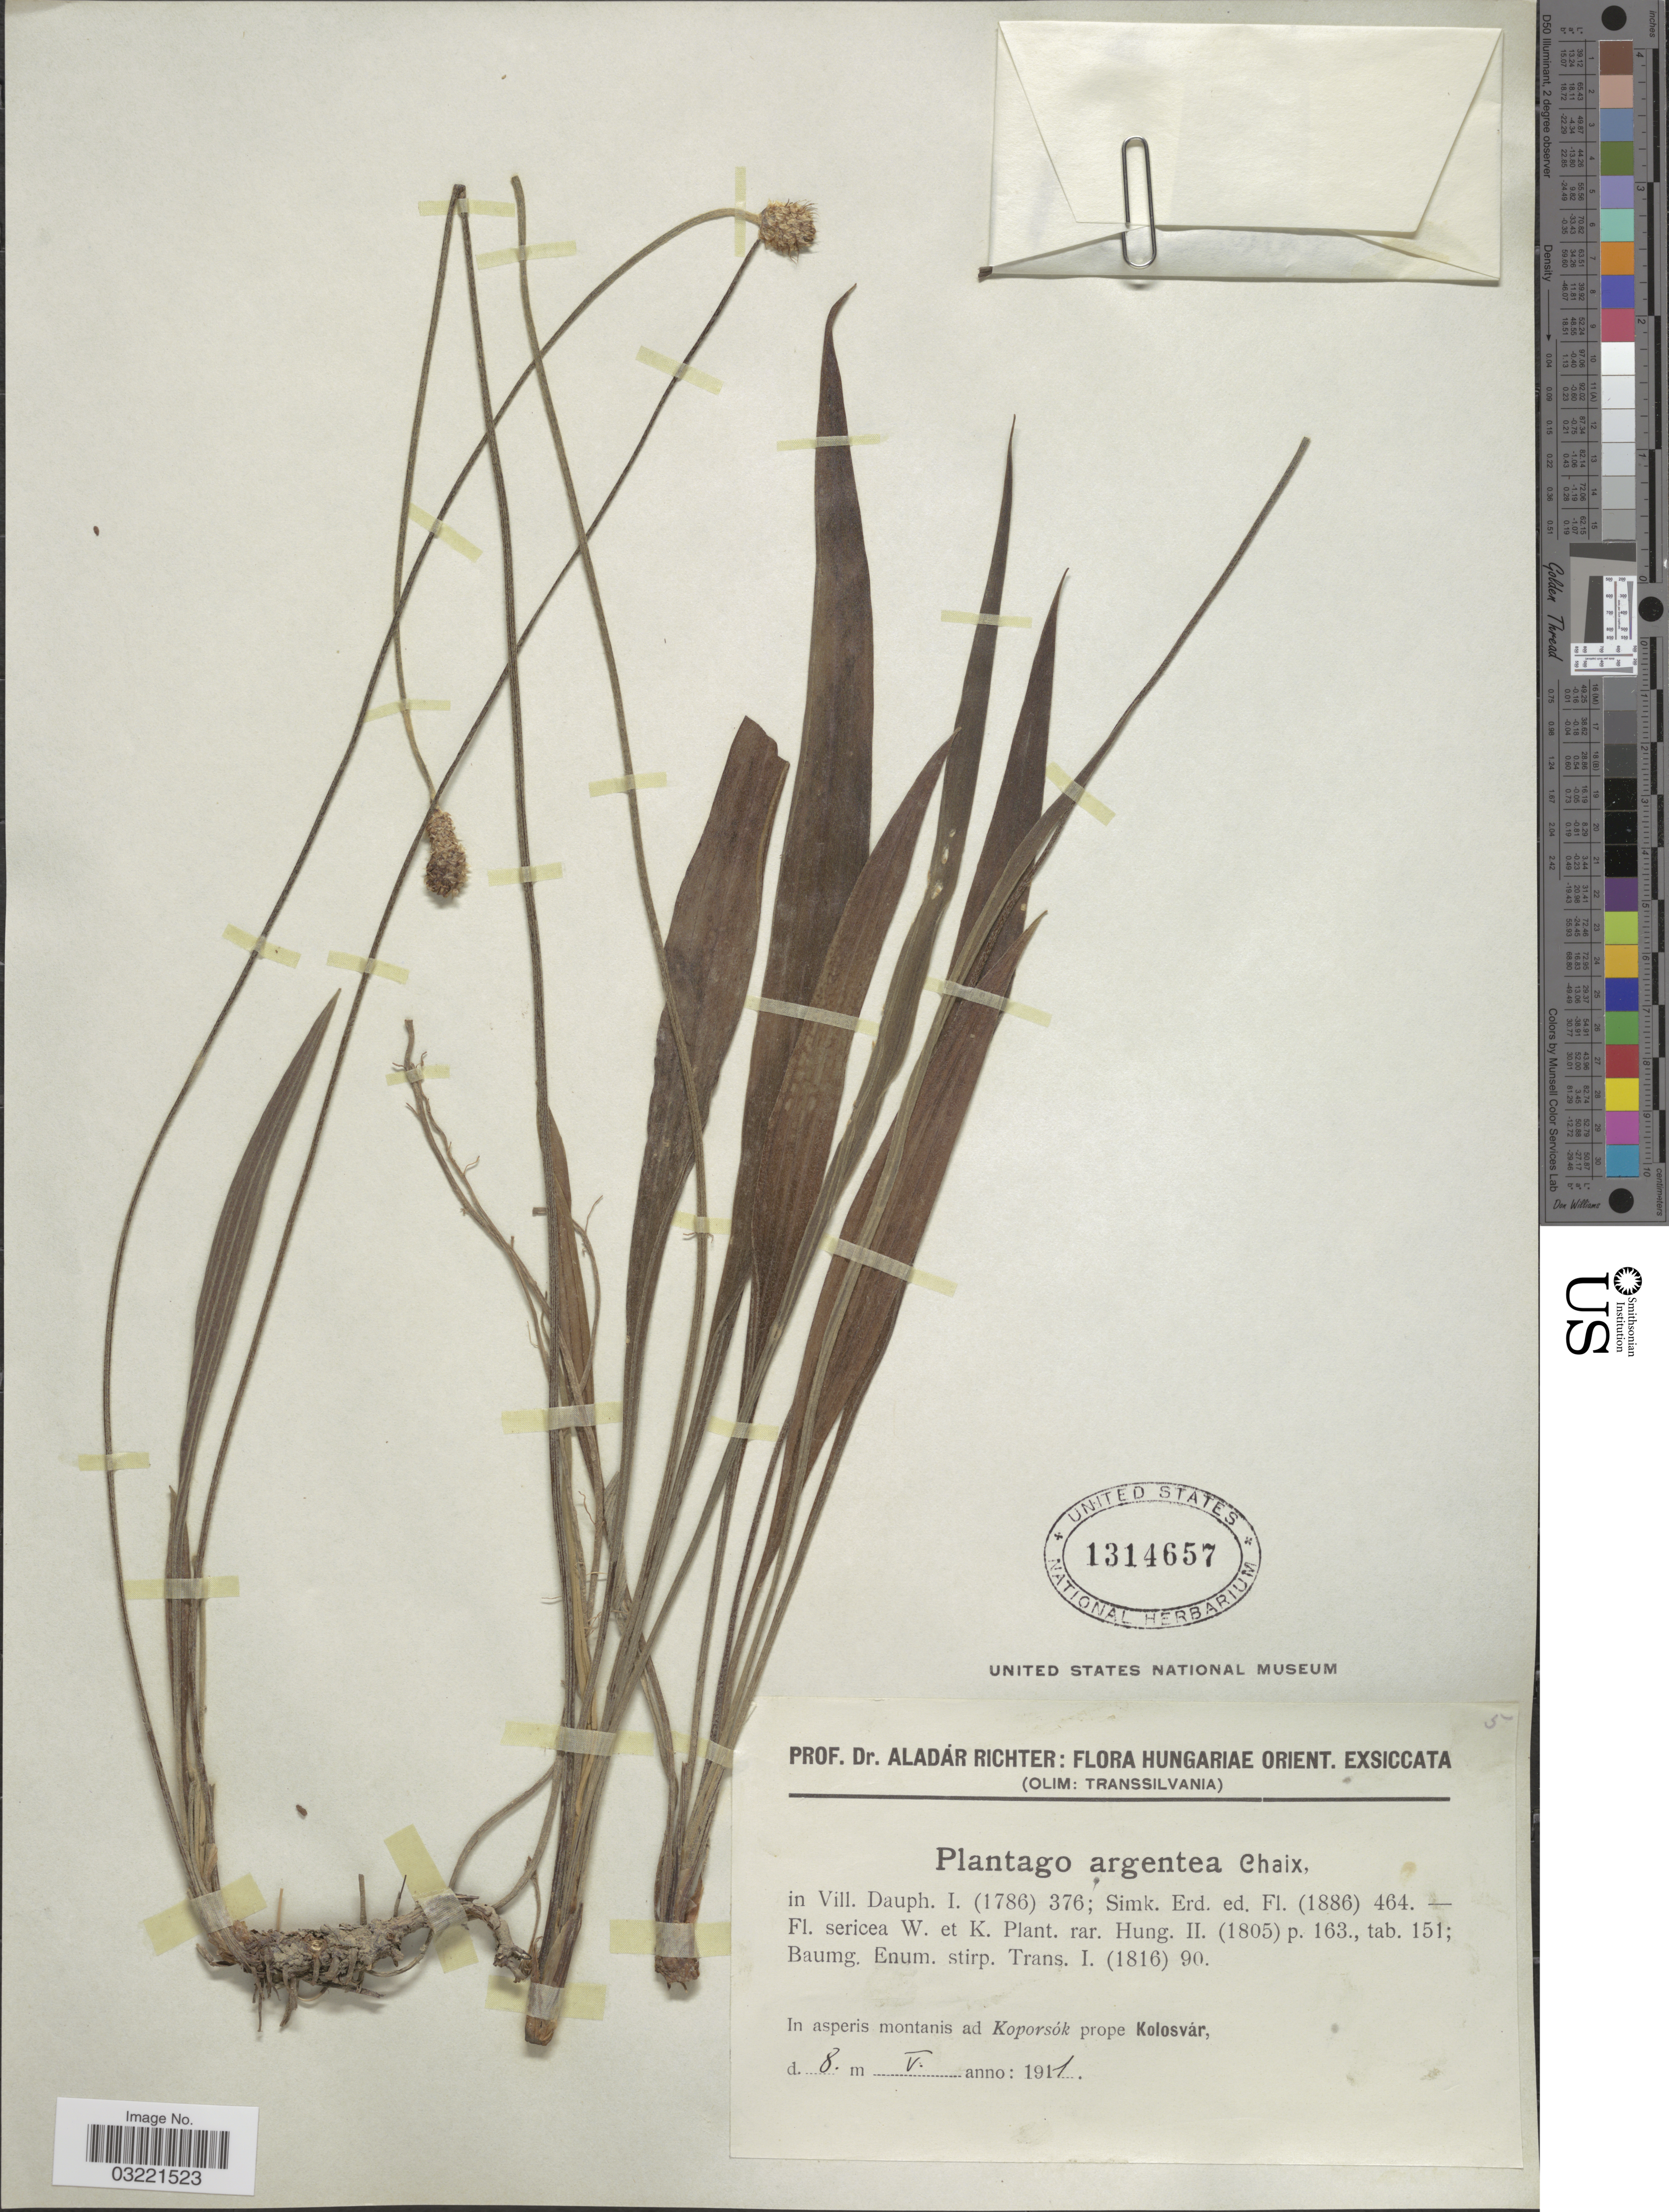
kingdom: Plantae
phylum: Tracheophyta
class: Magnoliopsida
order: Lamiales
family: Plantaginaceae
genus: Plantago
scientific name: Plantago argentea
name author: Chaix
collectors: A. Richter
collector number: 5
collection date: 1911-05-08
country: Hungary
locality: Hungariae Orient. (Olim: Transsilvania). In asperis montanis ad Koporsók prope Kolosvár.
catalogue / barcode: US 1314657